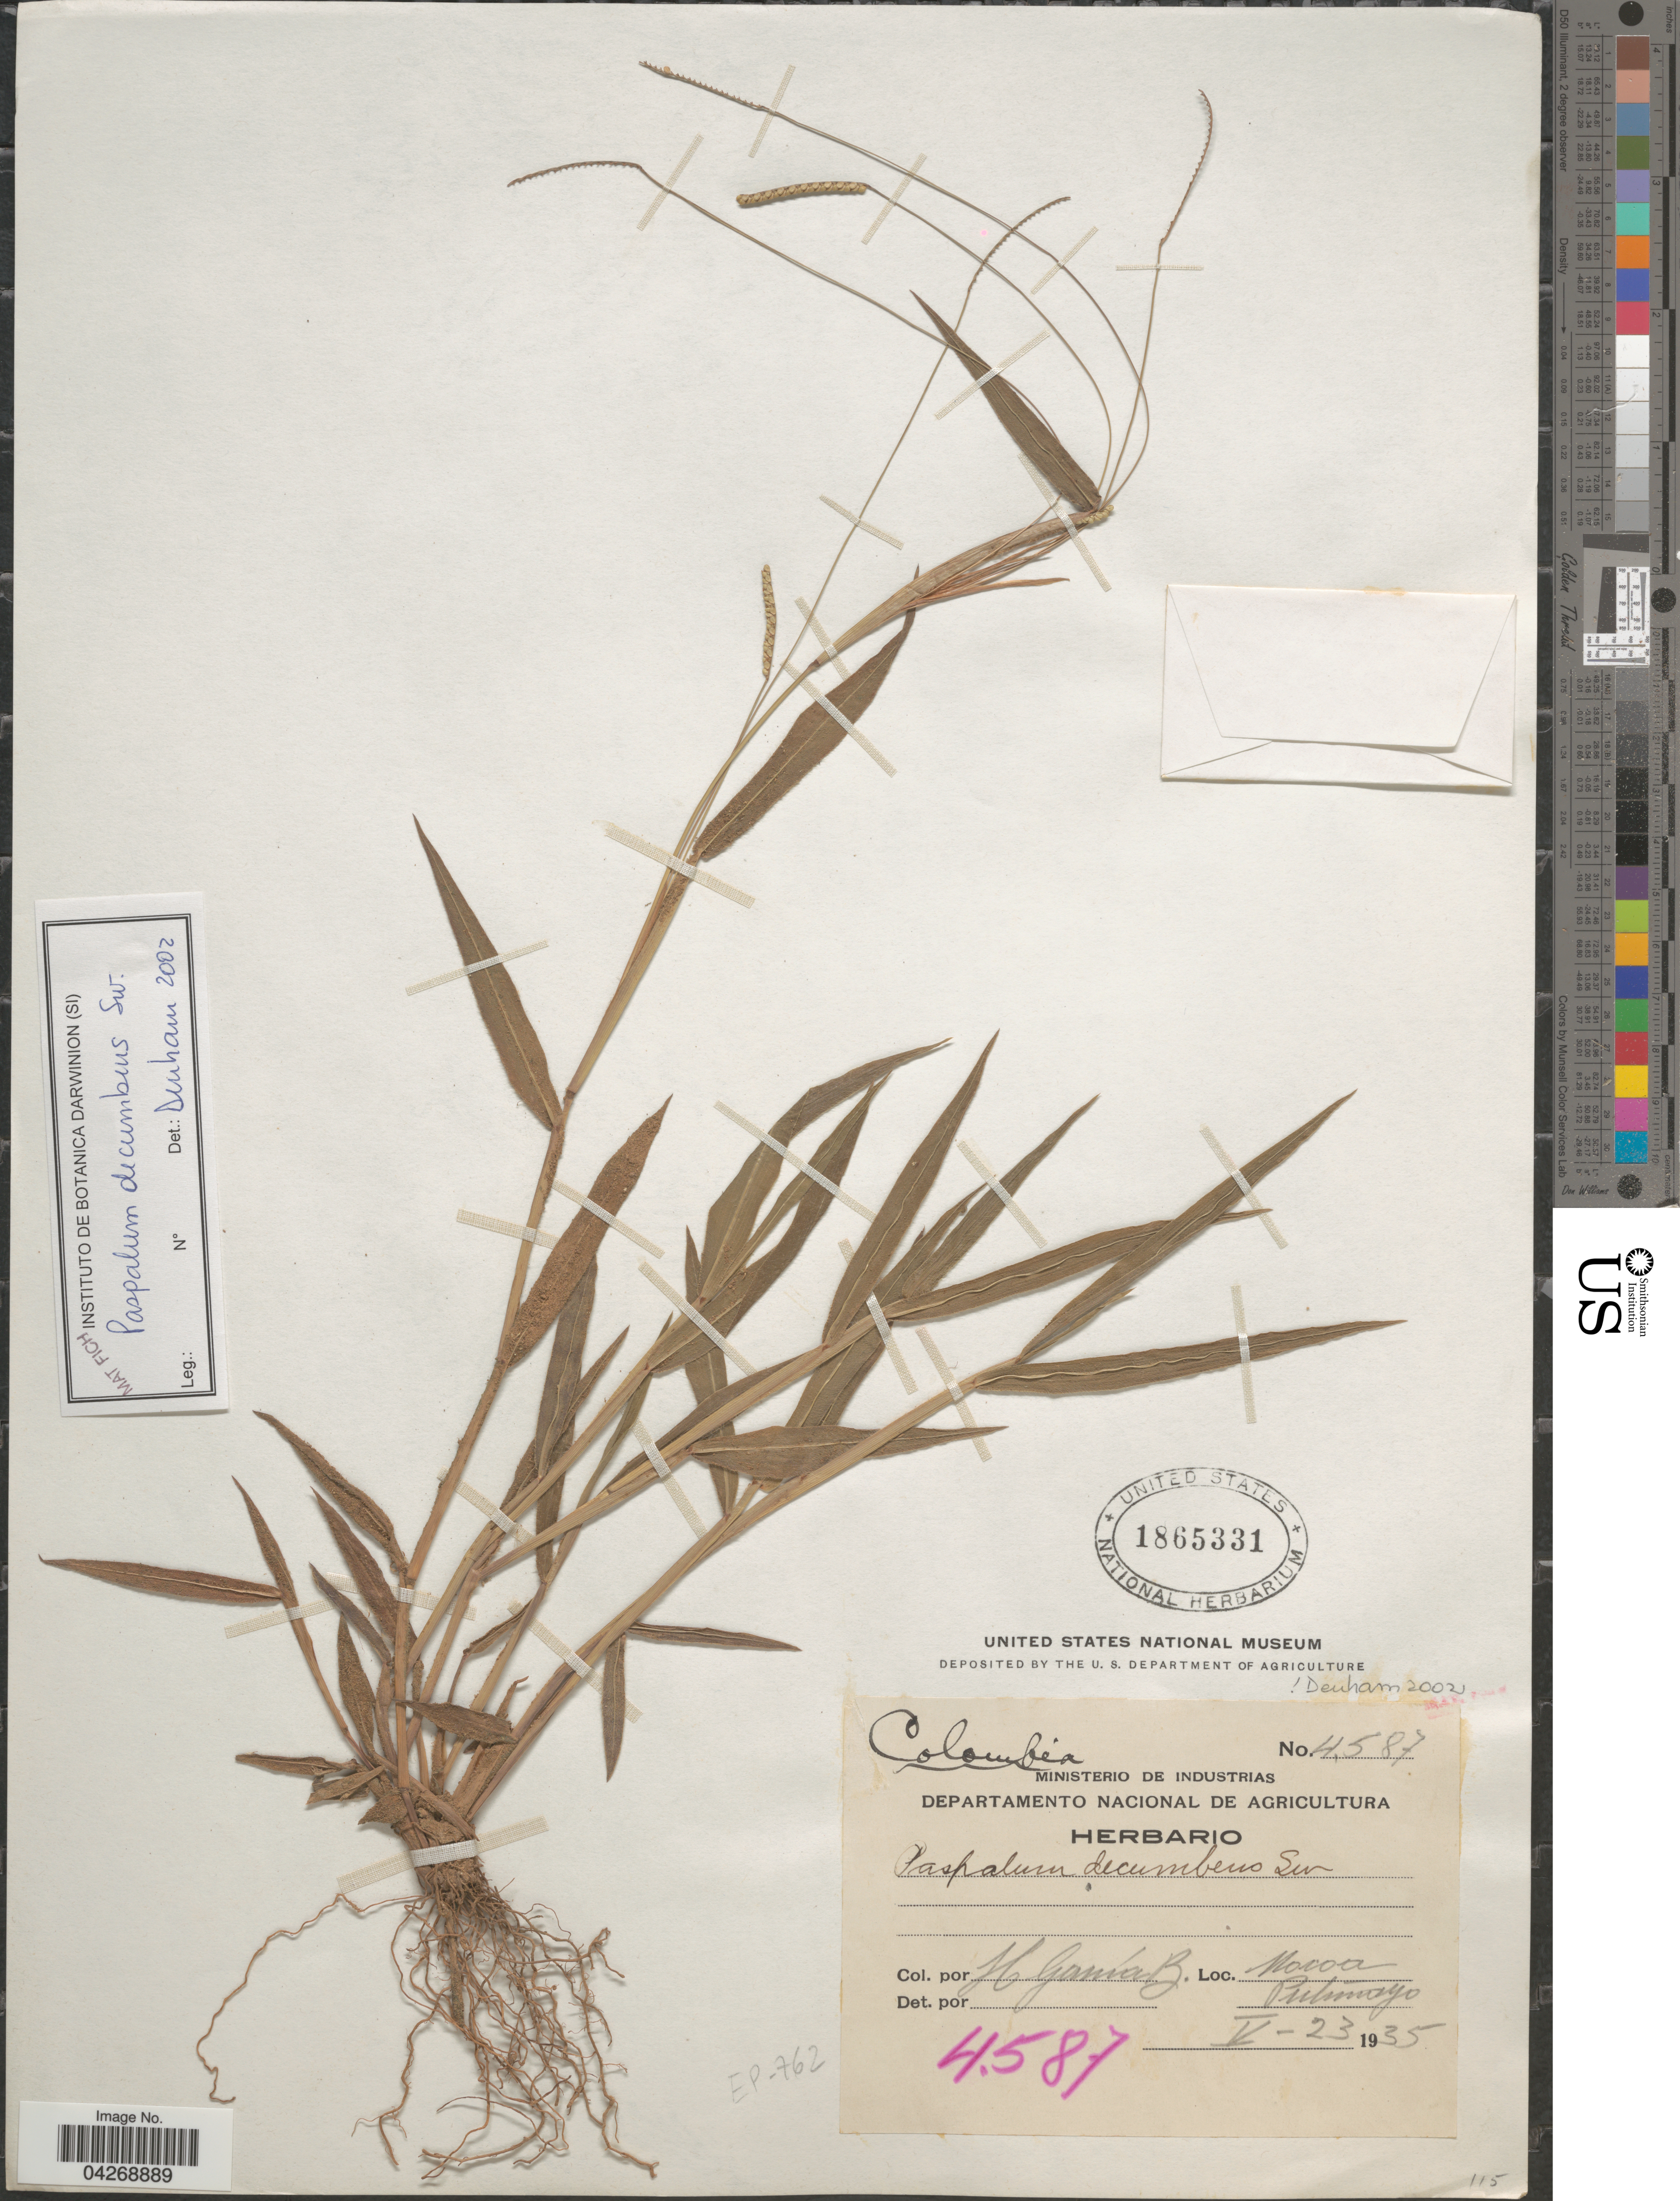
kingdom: Plantae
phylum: Tracheophyta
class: Liliopsida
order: Poales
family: Poaceae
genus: Paspalum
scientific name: Paspalum decumbens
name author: Sw.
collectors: H. García B.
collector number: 4587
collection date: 1935-05-23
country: Colombia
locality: Mocoa. Putumayo.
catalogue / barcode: US 1865331